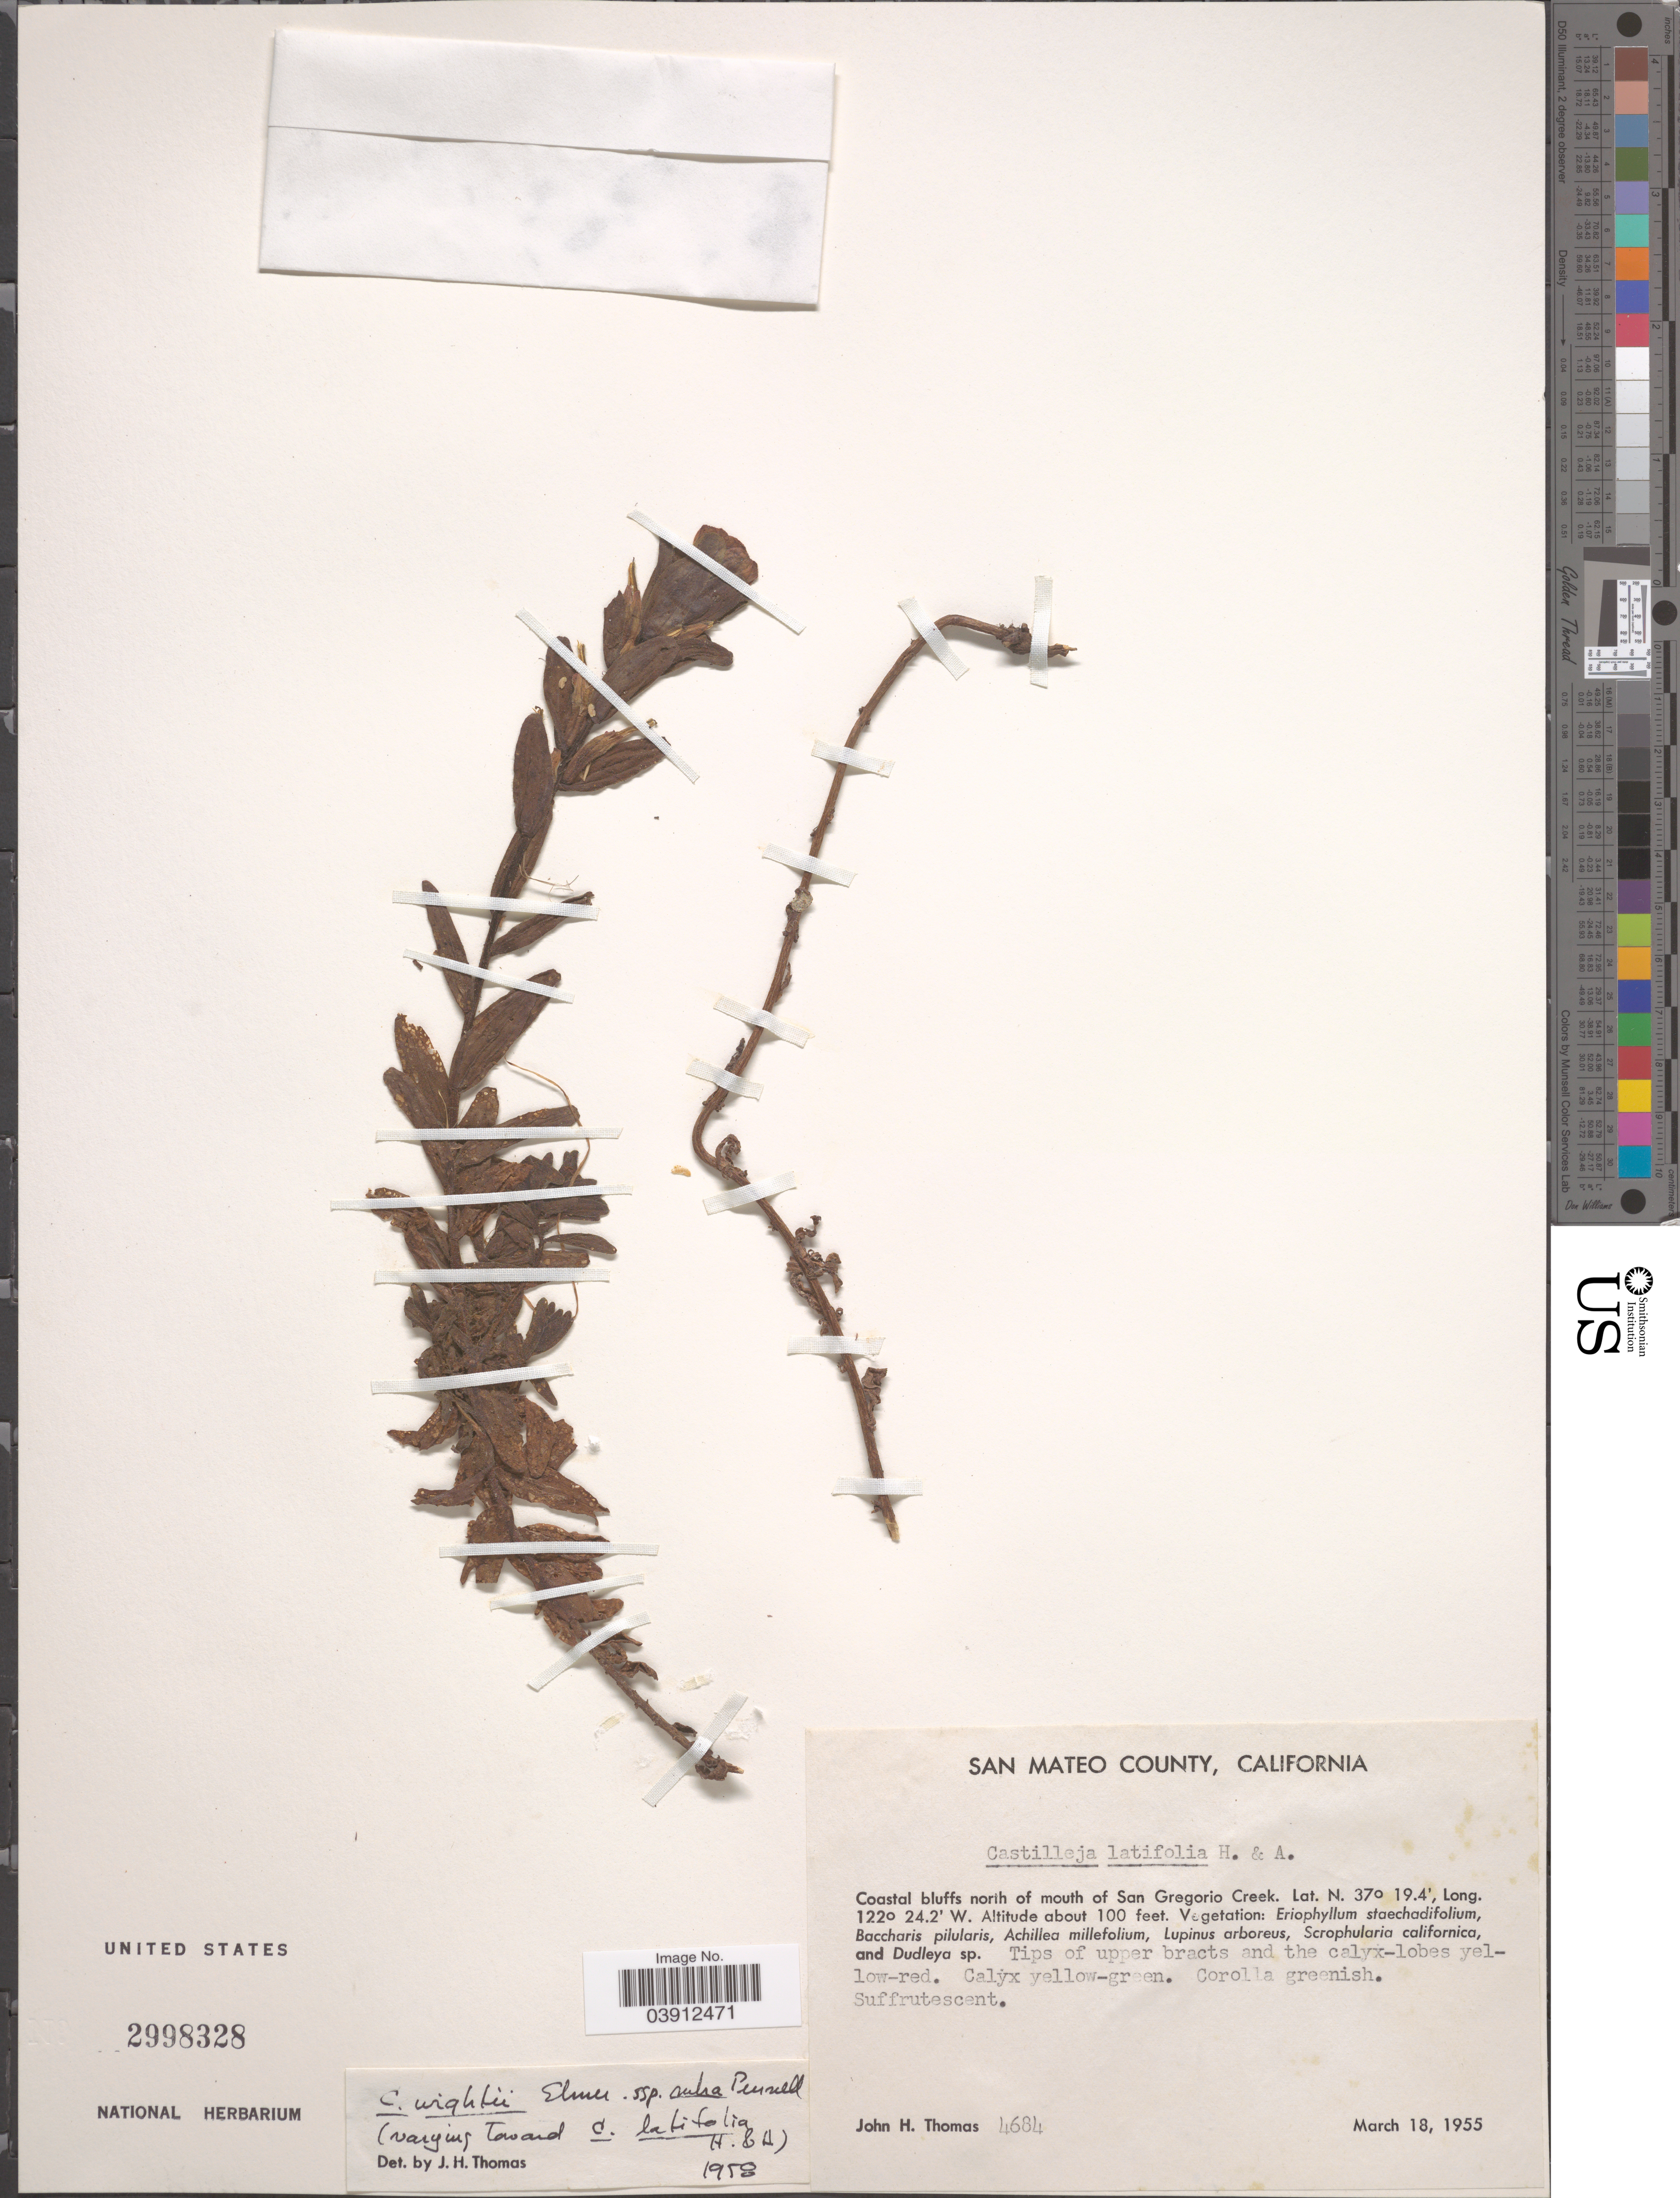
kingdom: Plantae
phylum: Tracheophyta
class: Magnoliopsida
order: Lamiales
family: Orobanchaceae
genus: Castilleja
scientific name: Castilleja latifolia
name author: Hook. & Arn.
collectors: J. H. Thomas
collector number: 4684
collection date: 1955-03-18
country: United States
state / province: California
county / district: San Mateo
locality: San Mateo County. Coastal bluffs north of mouth of San Gregorio Creek.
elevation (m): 30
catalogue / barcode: US 2998328